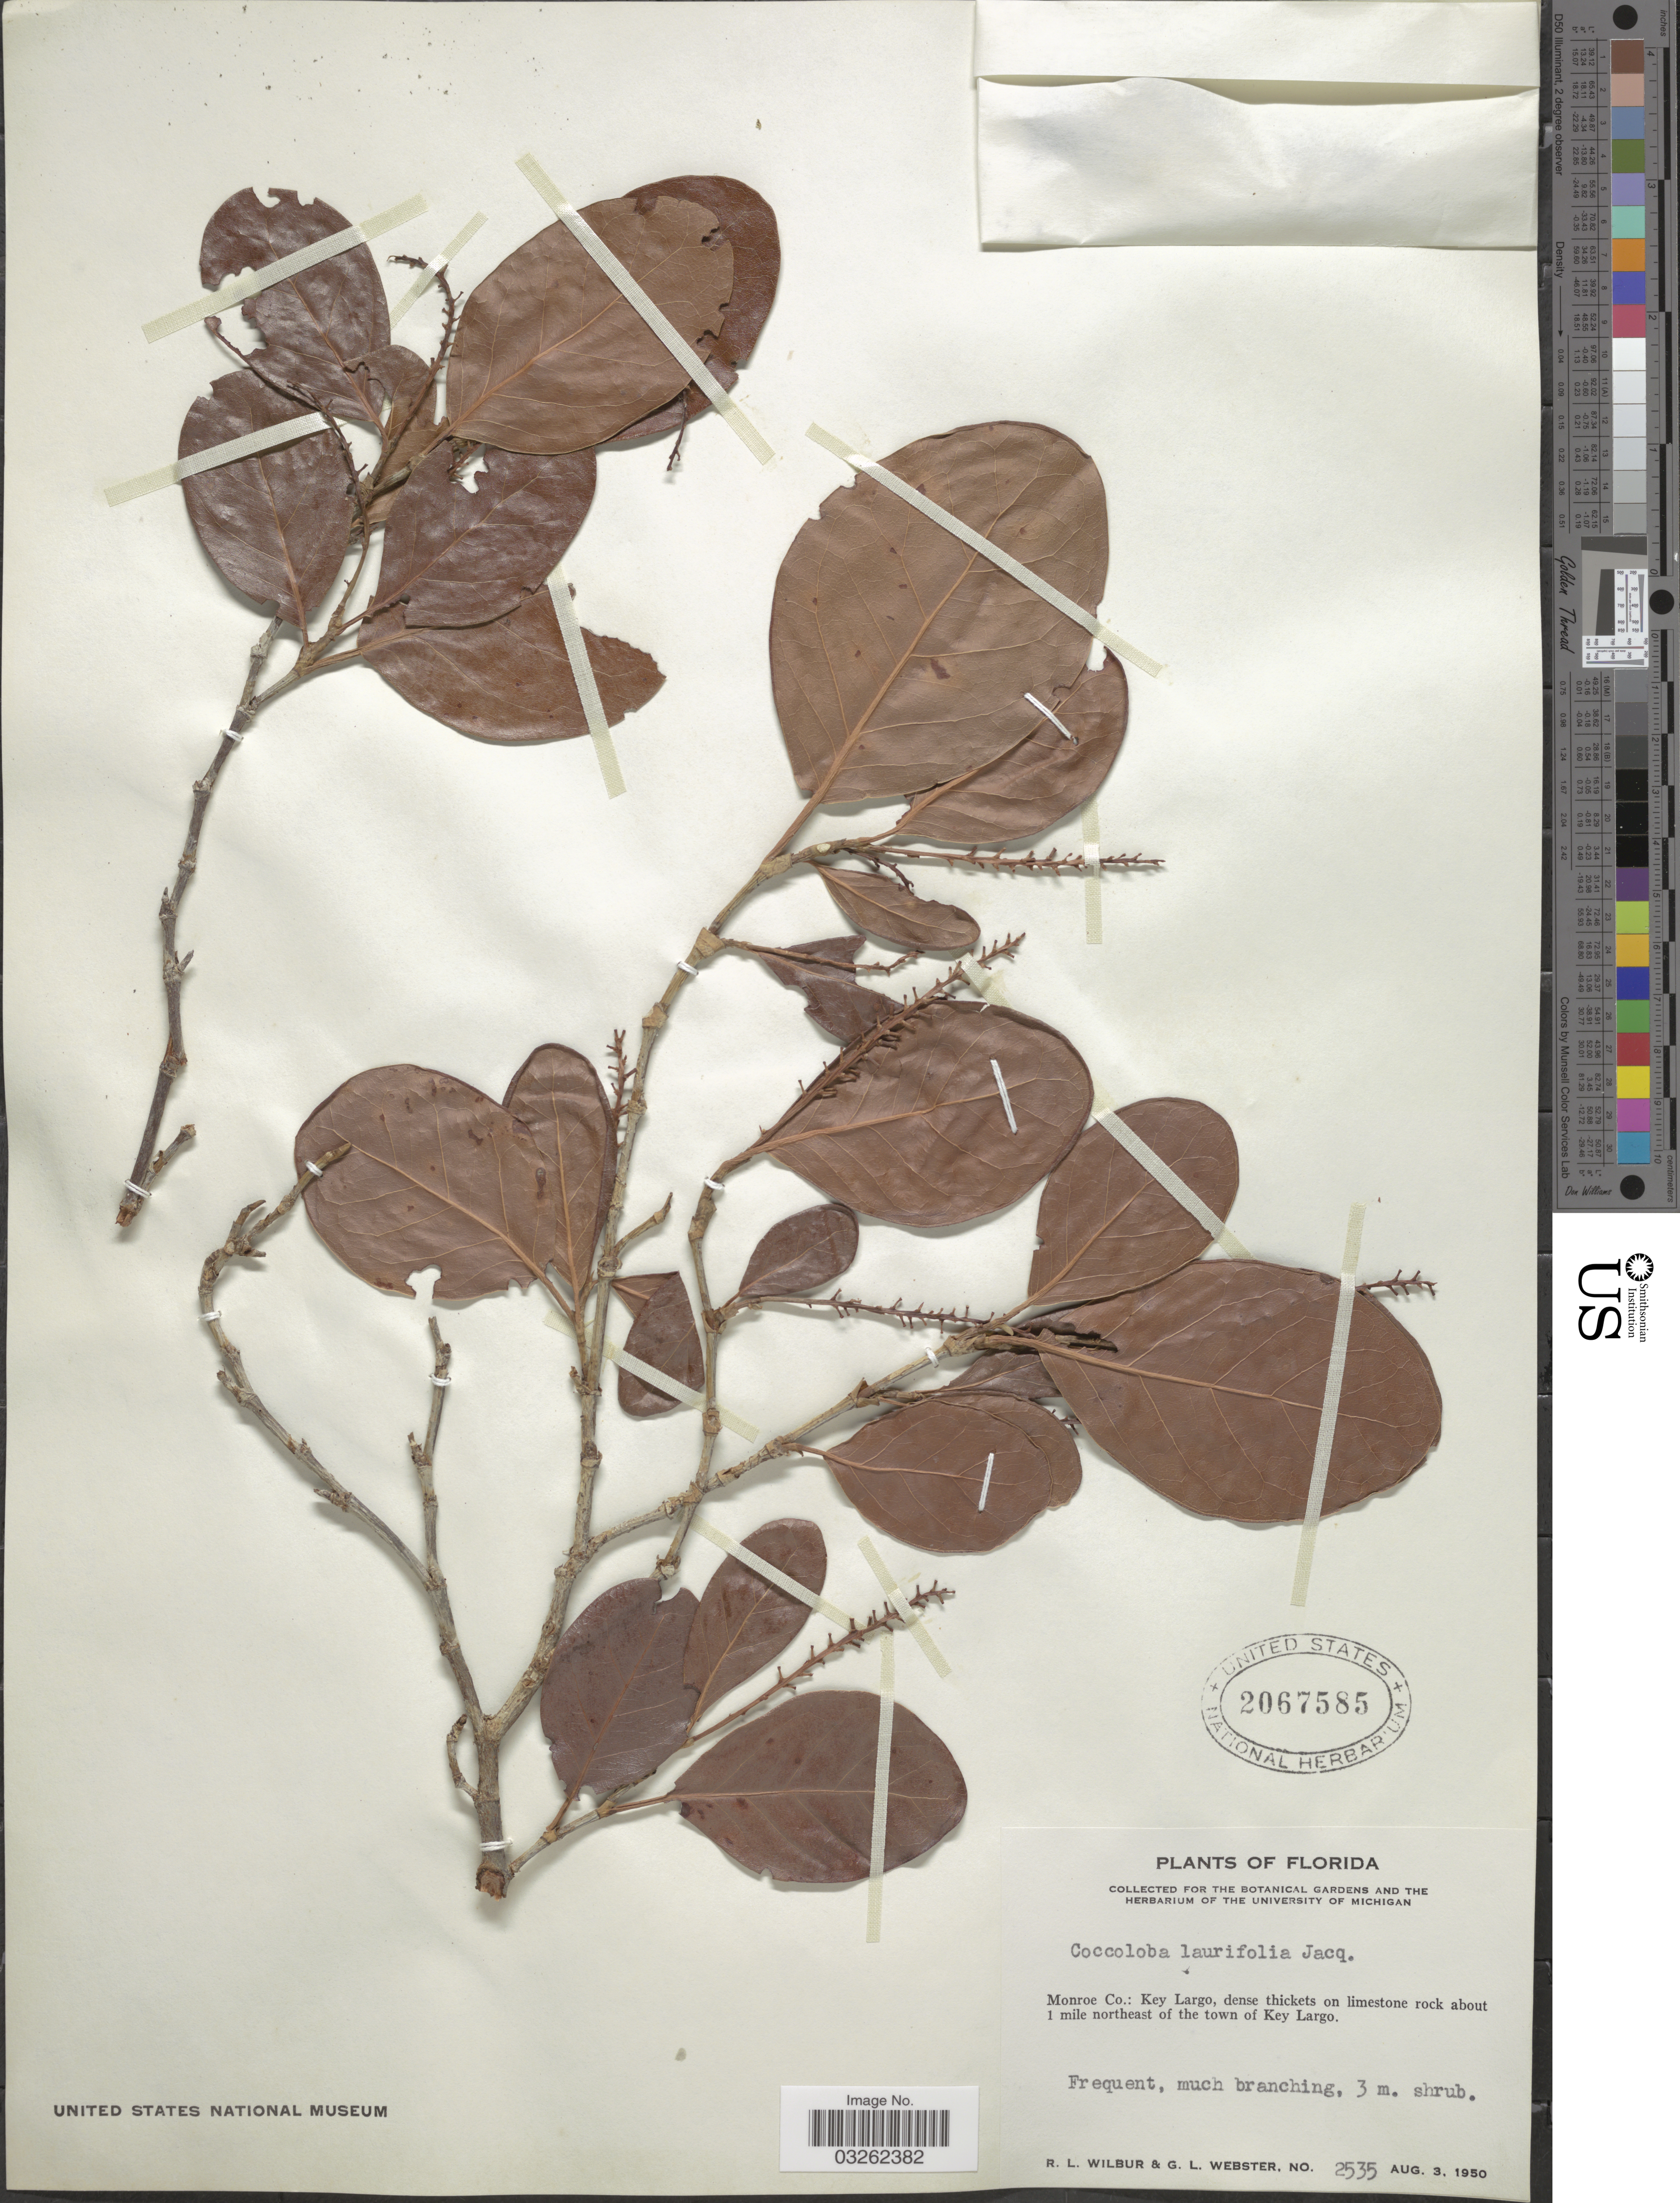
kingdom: Plantae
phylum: Tracheophyta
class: Magnoliopsida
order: Caryophyllales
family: Polygonaceae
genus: Coccoloba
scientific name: Coccoloba floridana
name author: Meisn. in DC.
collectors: R. L. Wilbur & G. L. Webster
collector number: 2535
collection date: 1950-08-03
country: United States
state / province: Florida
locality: Monroe Co.: Key Largo, dense thickets on limestone rock about 1 mile northeast of the town of Key Largo.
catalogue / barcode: US 2067585